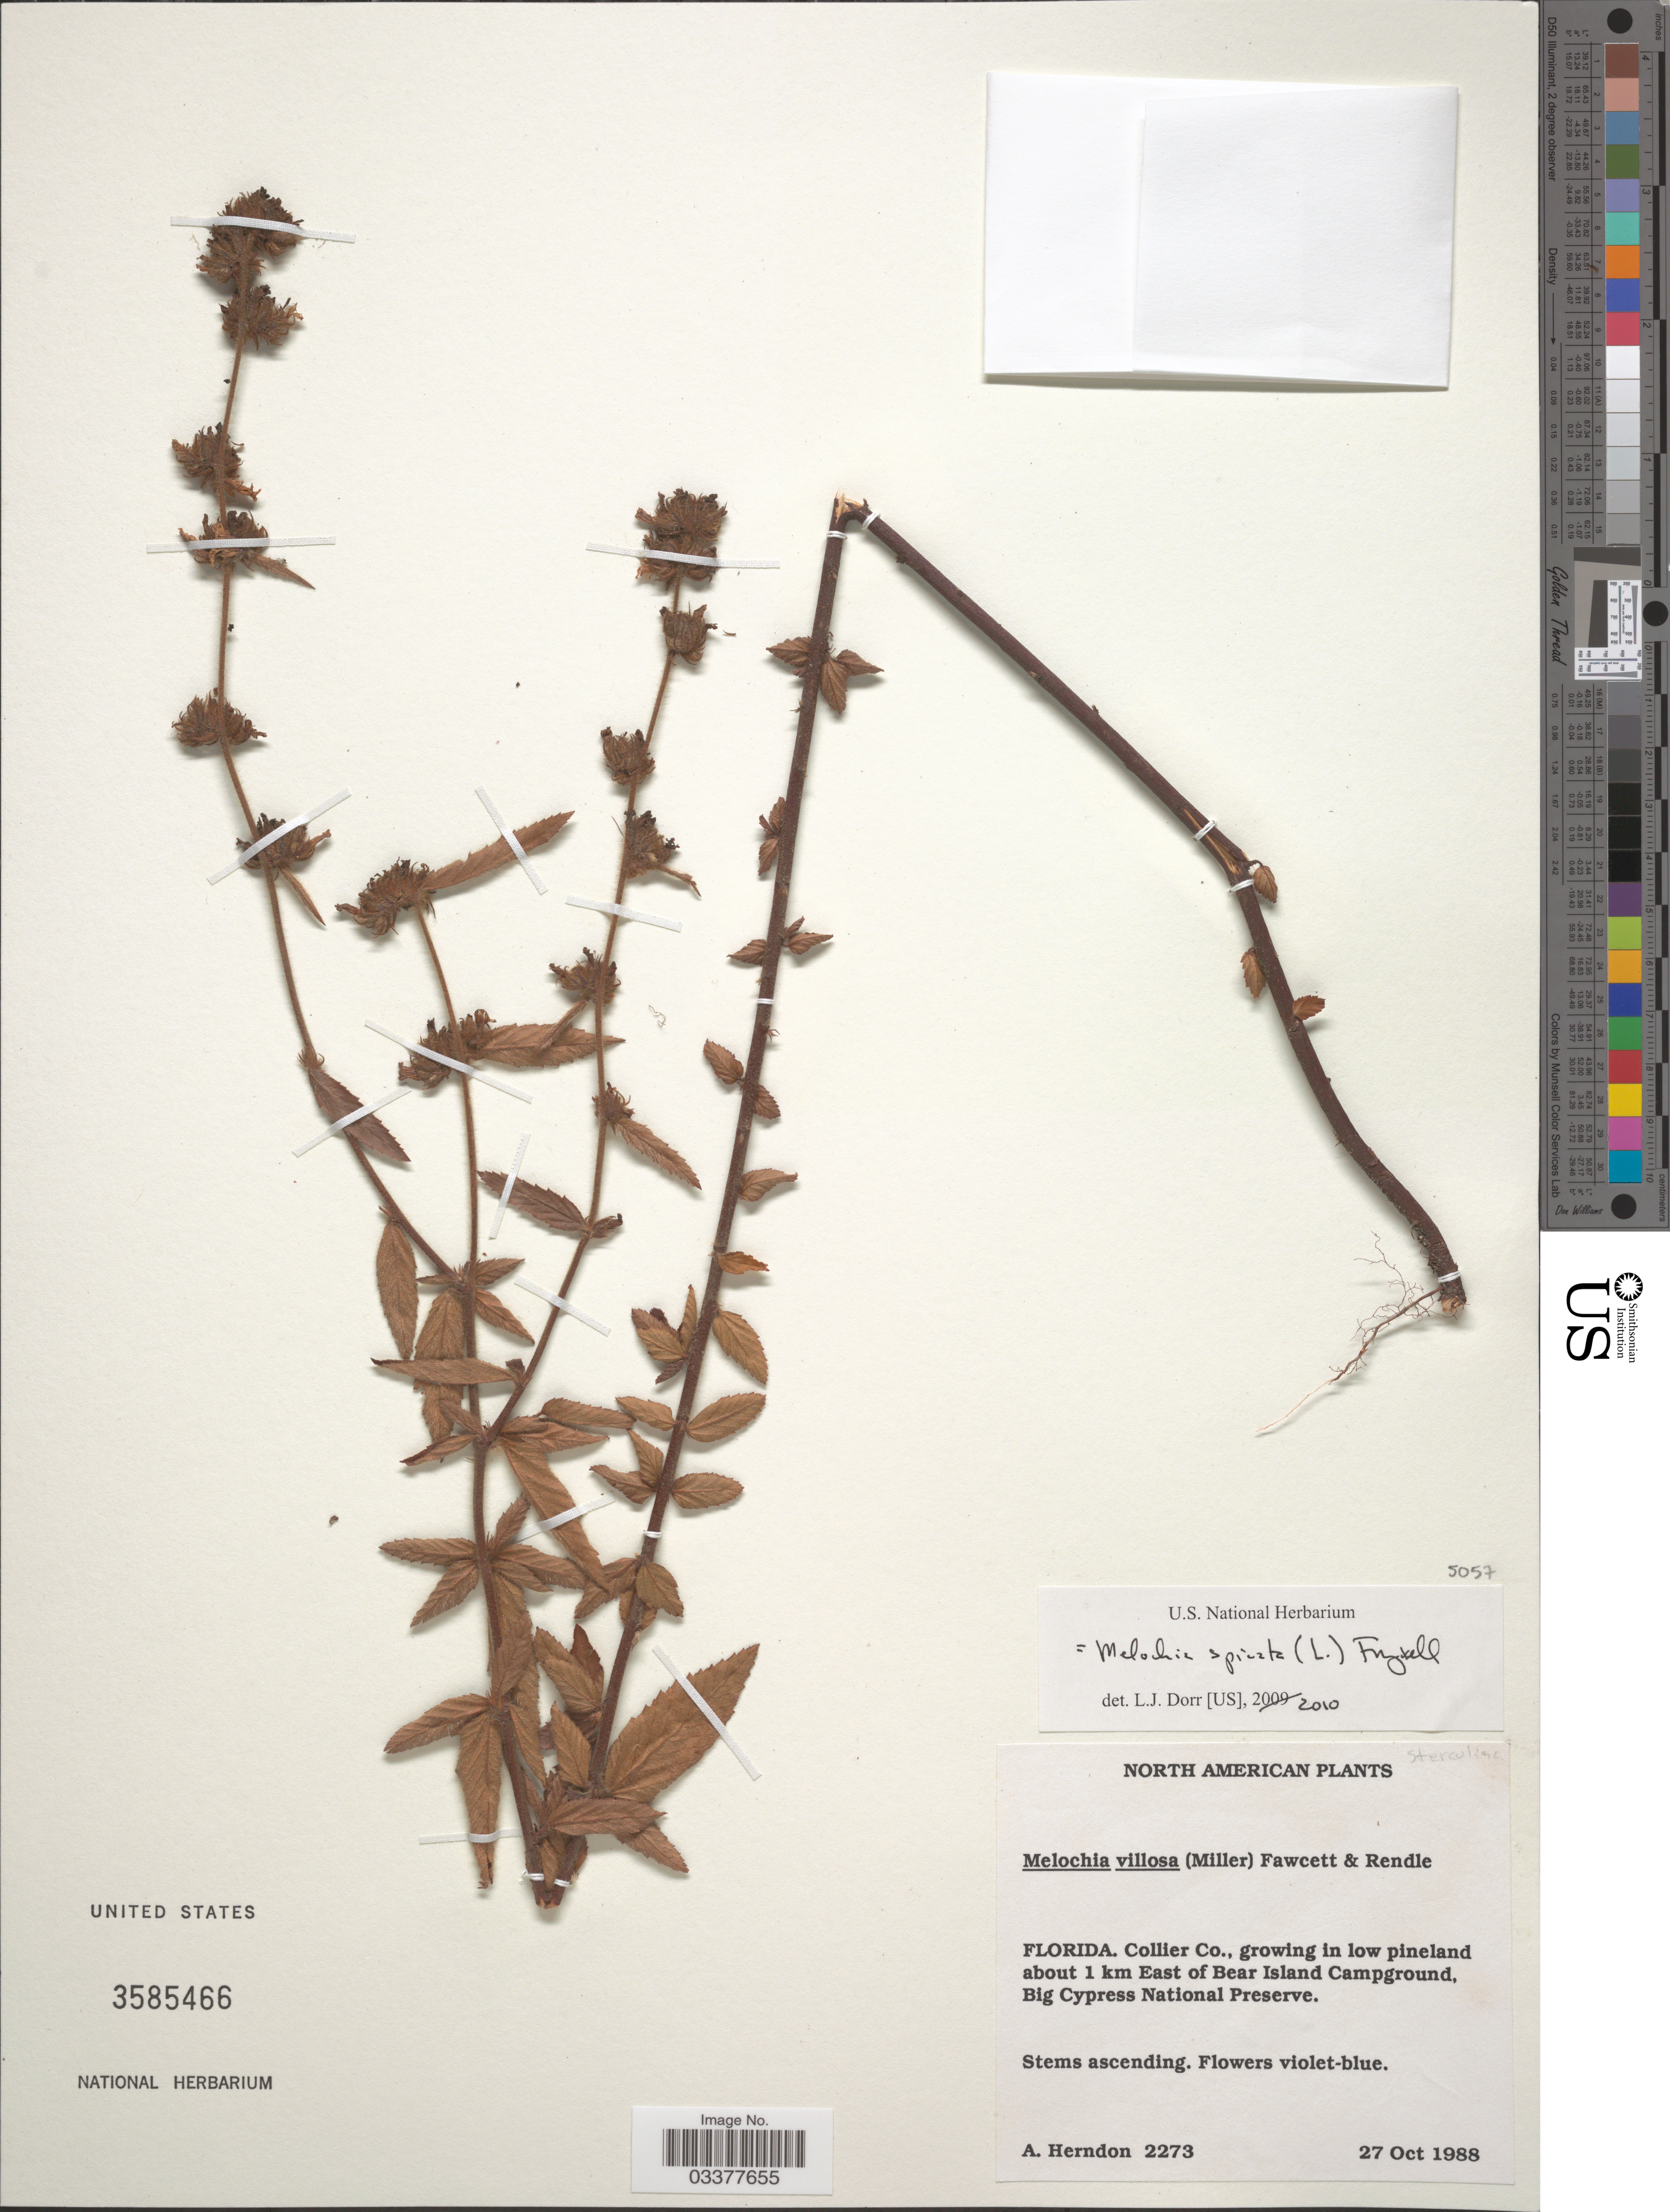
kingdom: Plantae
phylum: Tracheophyta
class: Magnoliopsida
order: Malvales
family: Malvaceae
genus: Melochia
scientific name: Melochia spicata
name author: (L.) Fryxell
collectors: A. Herndon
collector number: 2273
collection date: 1988-10-27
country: United States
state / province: Florida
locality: Collier Co., in low pineland about 1 km East of Bear Island Campground, Big Cypress National Preserve.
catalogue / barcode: US 3585466